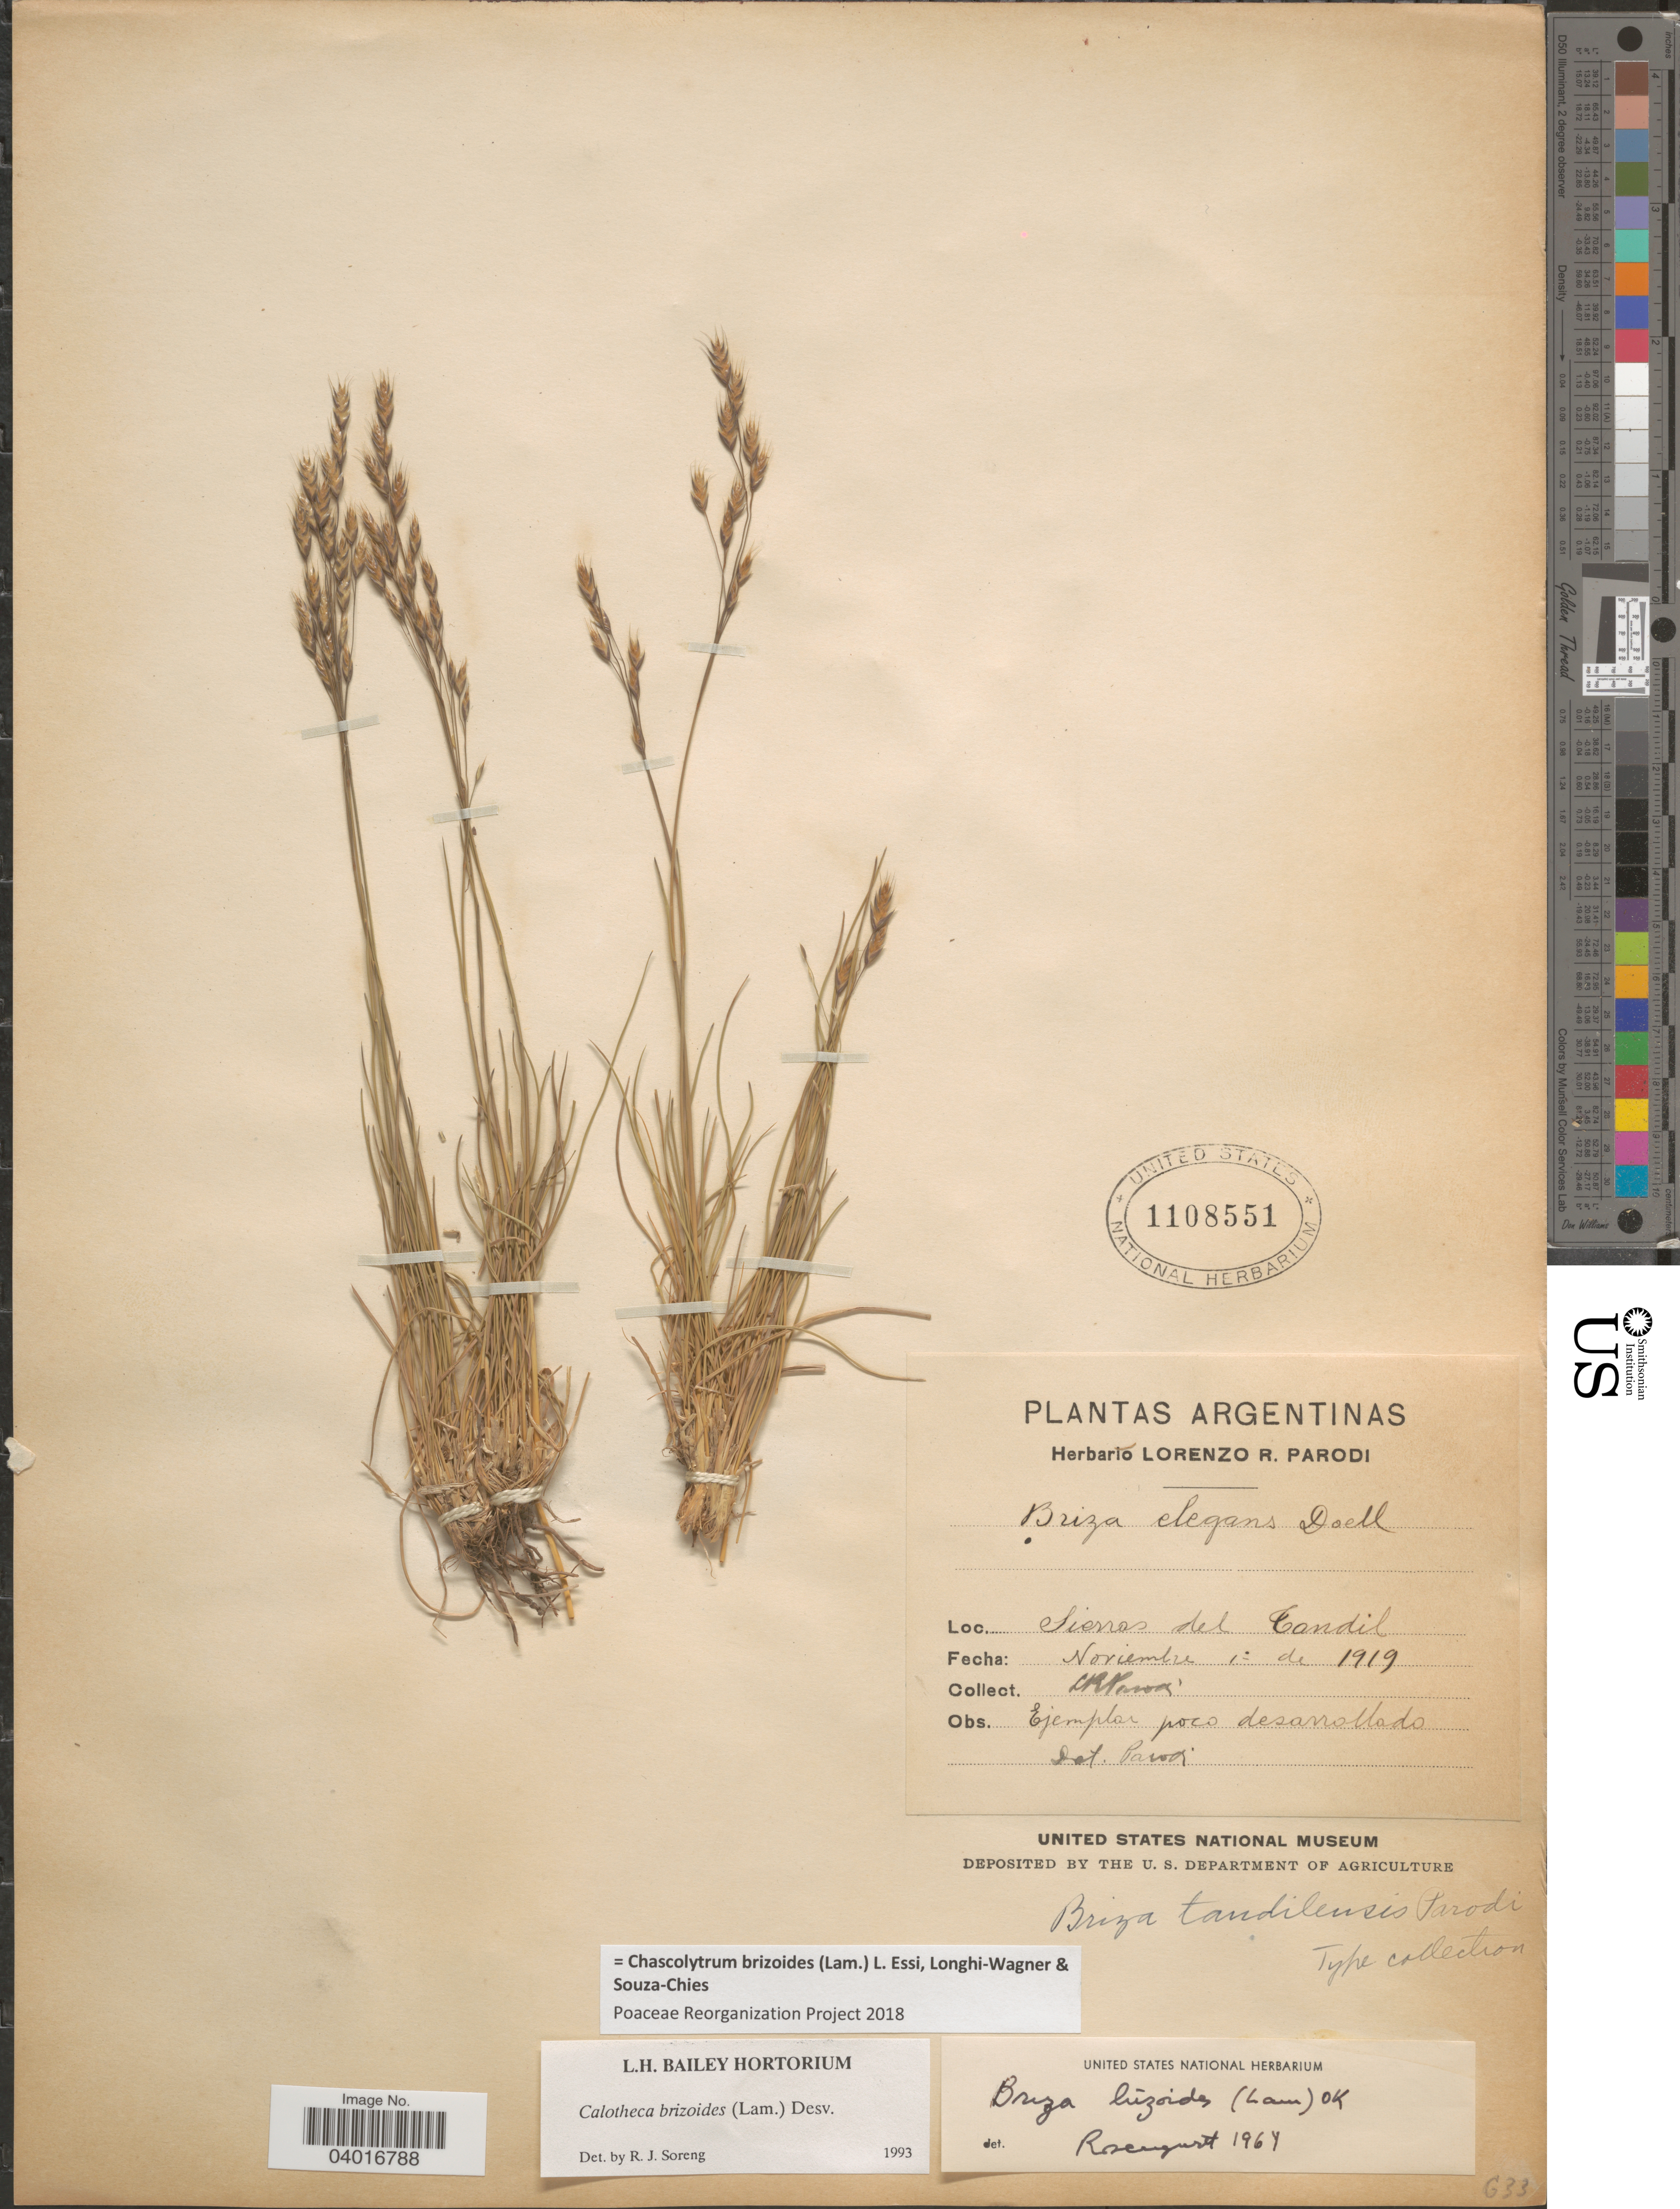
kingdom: Plantae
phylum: Tracheophyta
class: Liliopsida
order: Poales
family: Poaceae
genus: Chascolytrum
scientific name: Chascolytrum brizoides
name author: (Lam.) L. Essi et al.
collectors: L. R. Parodi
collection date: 1919-11-01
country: Algeria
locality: Sierras del Tandil.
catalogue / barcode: US 1108551